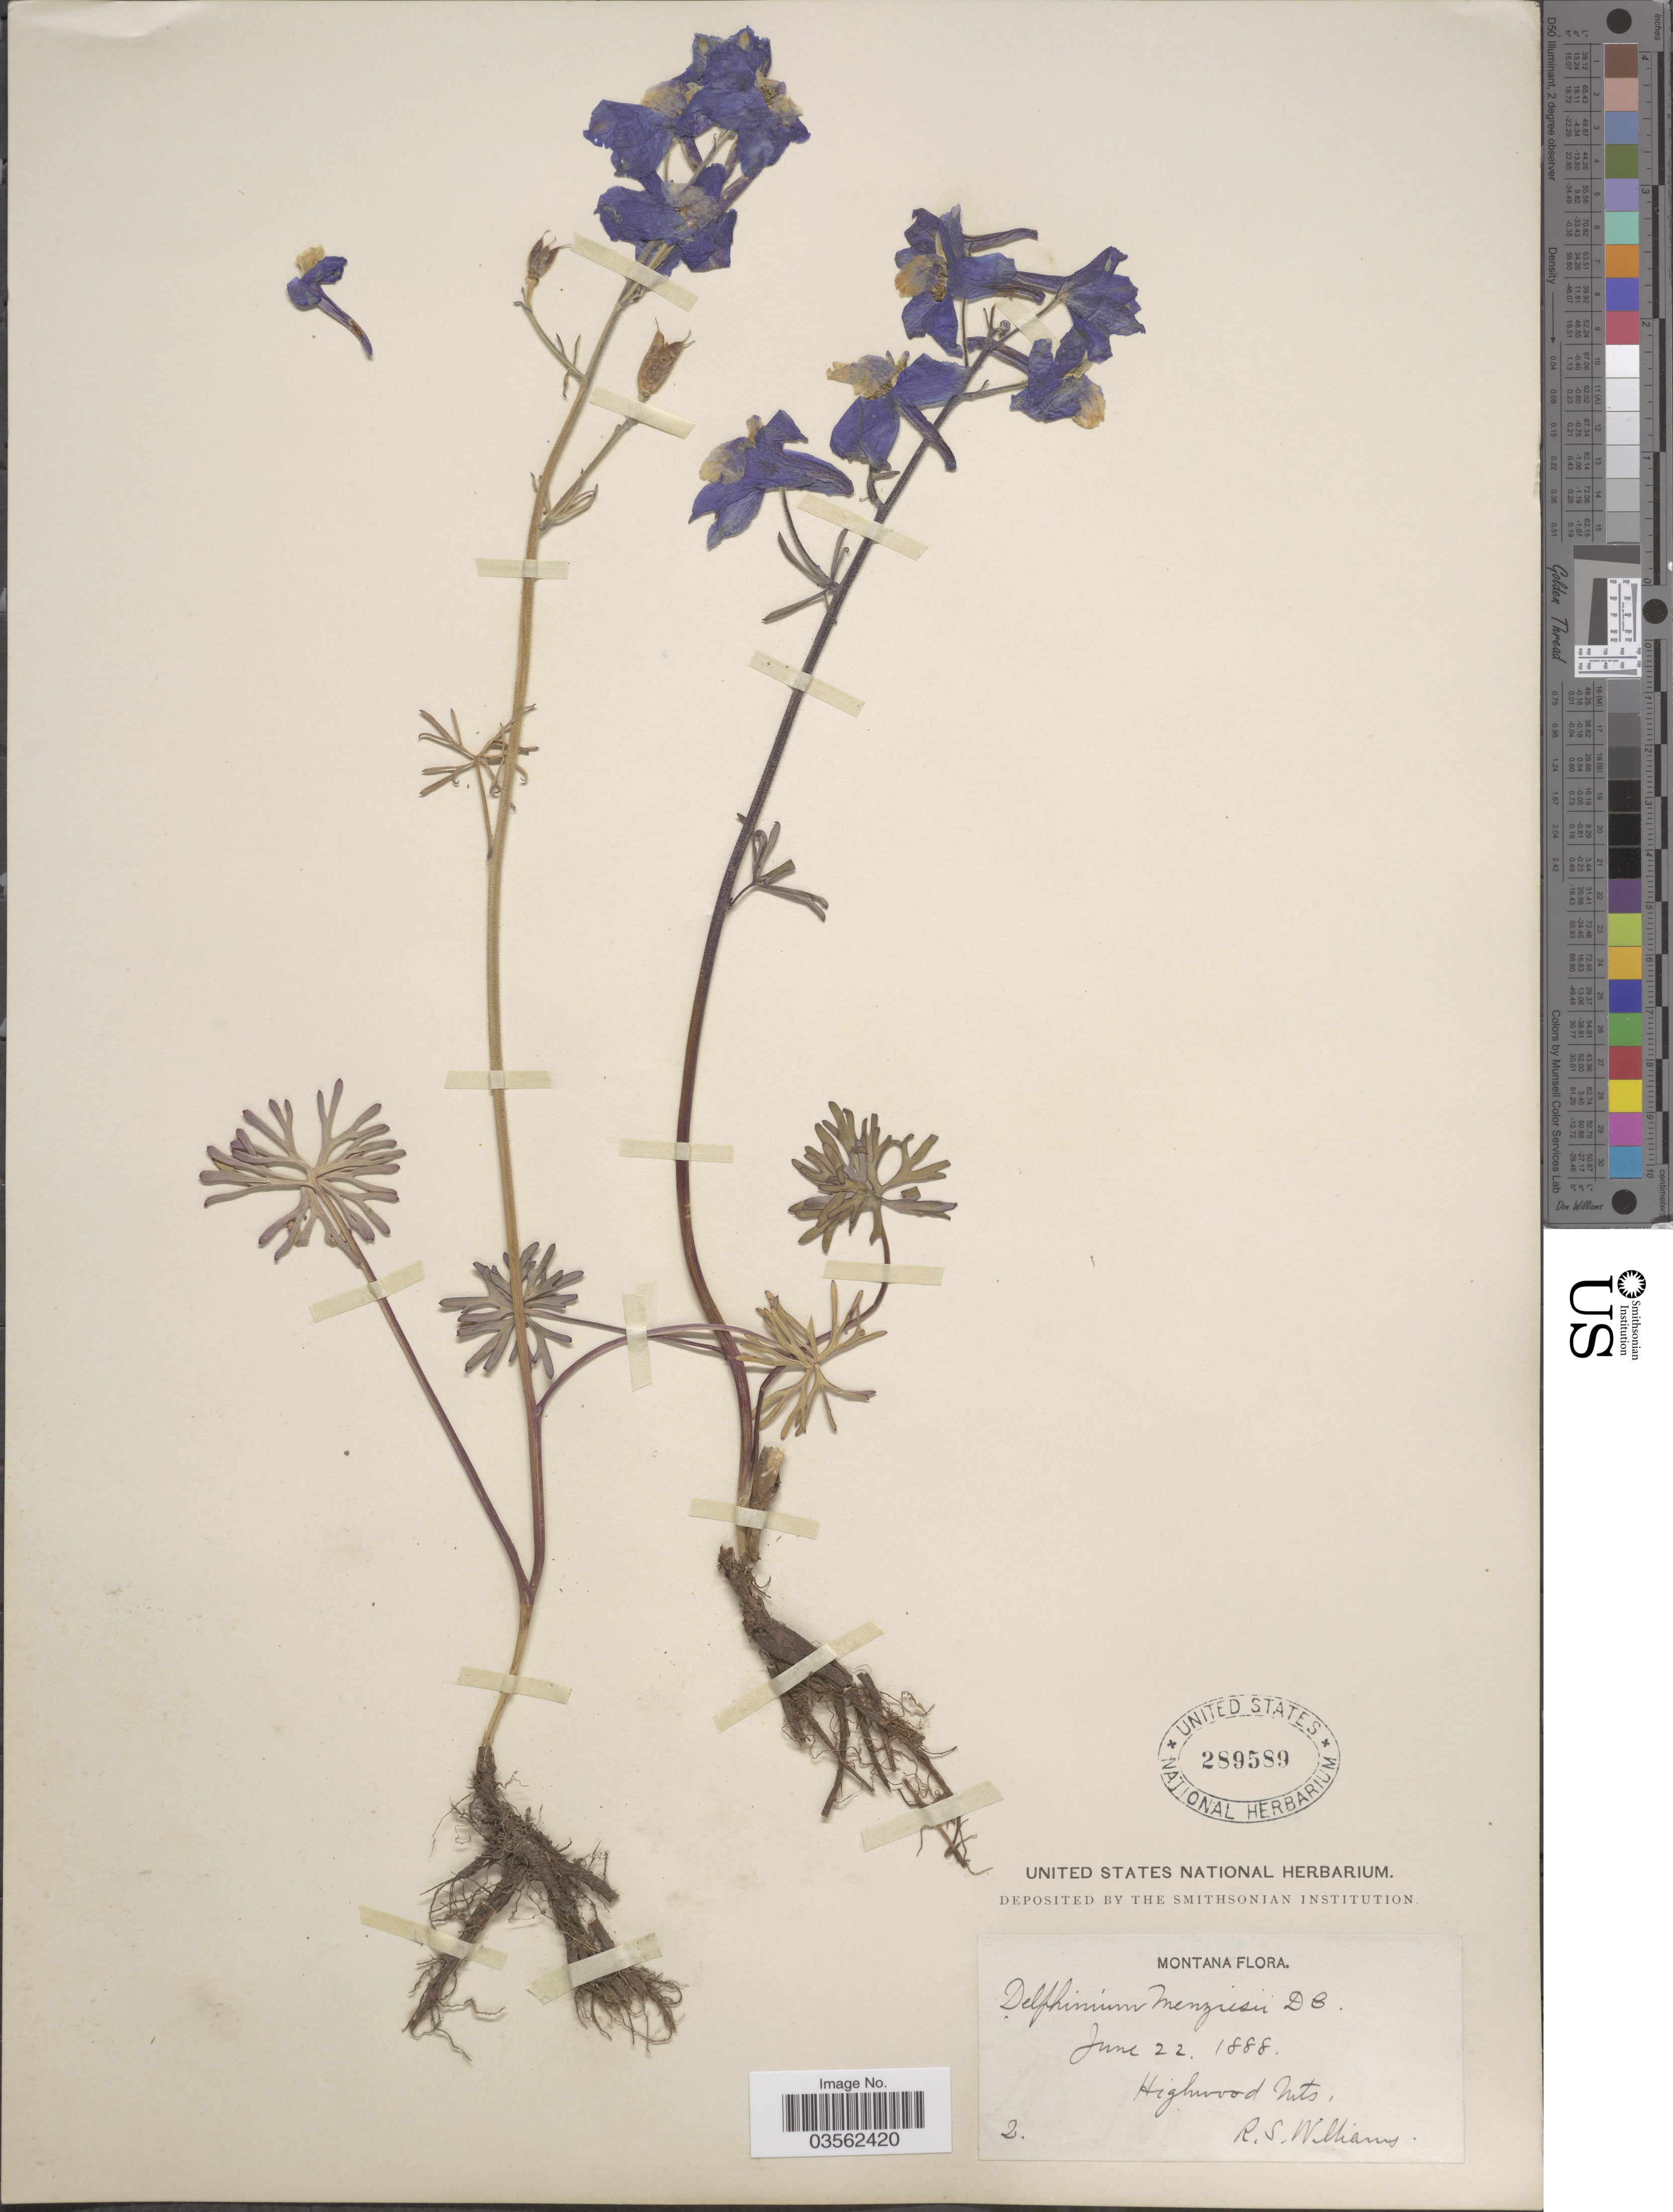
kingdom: Plantae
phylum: Tracheophyta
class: Magnoliopsida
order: Ranunculales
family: Ranunculaceae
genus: Delphinium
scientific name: Delphinium bicolor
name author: Nutt.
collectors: R. S. Williams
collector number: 2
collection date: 1888-06-22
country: United States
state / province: Montana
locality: Highwood Mts.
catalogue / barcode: US 289589